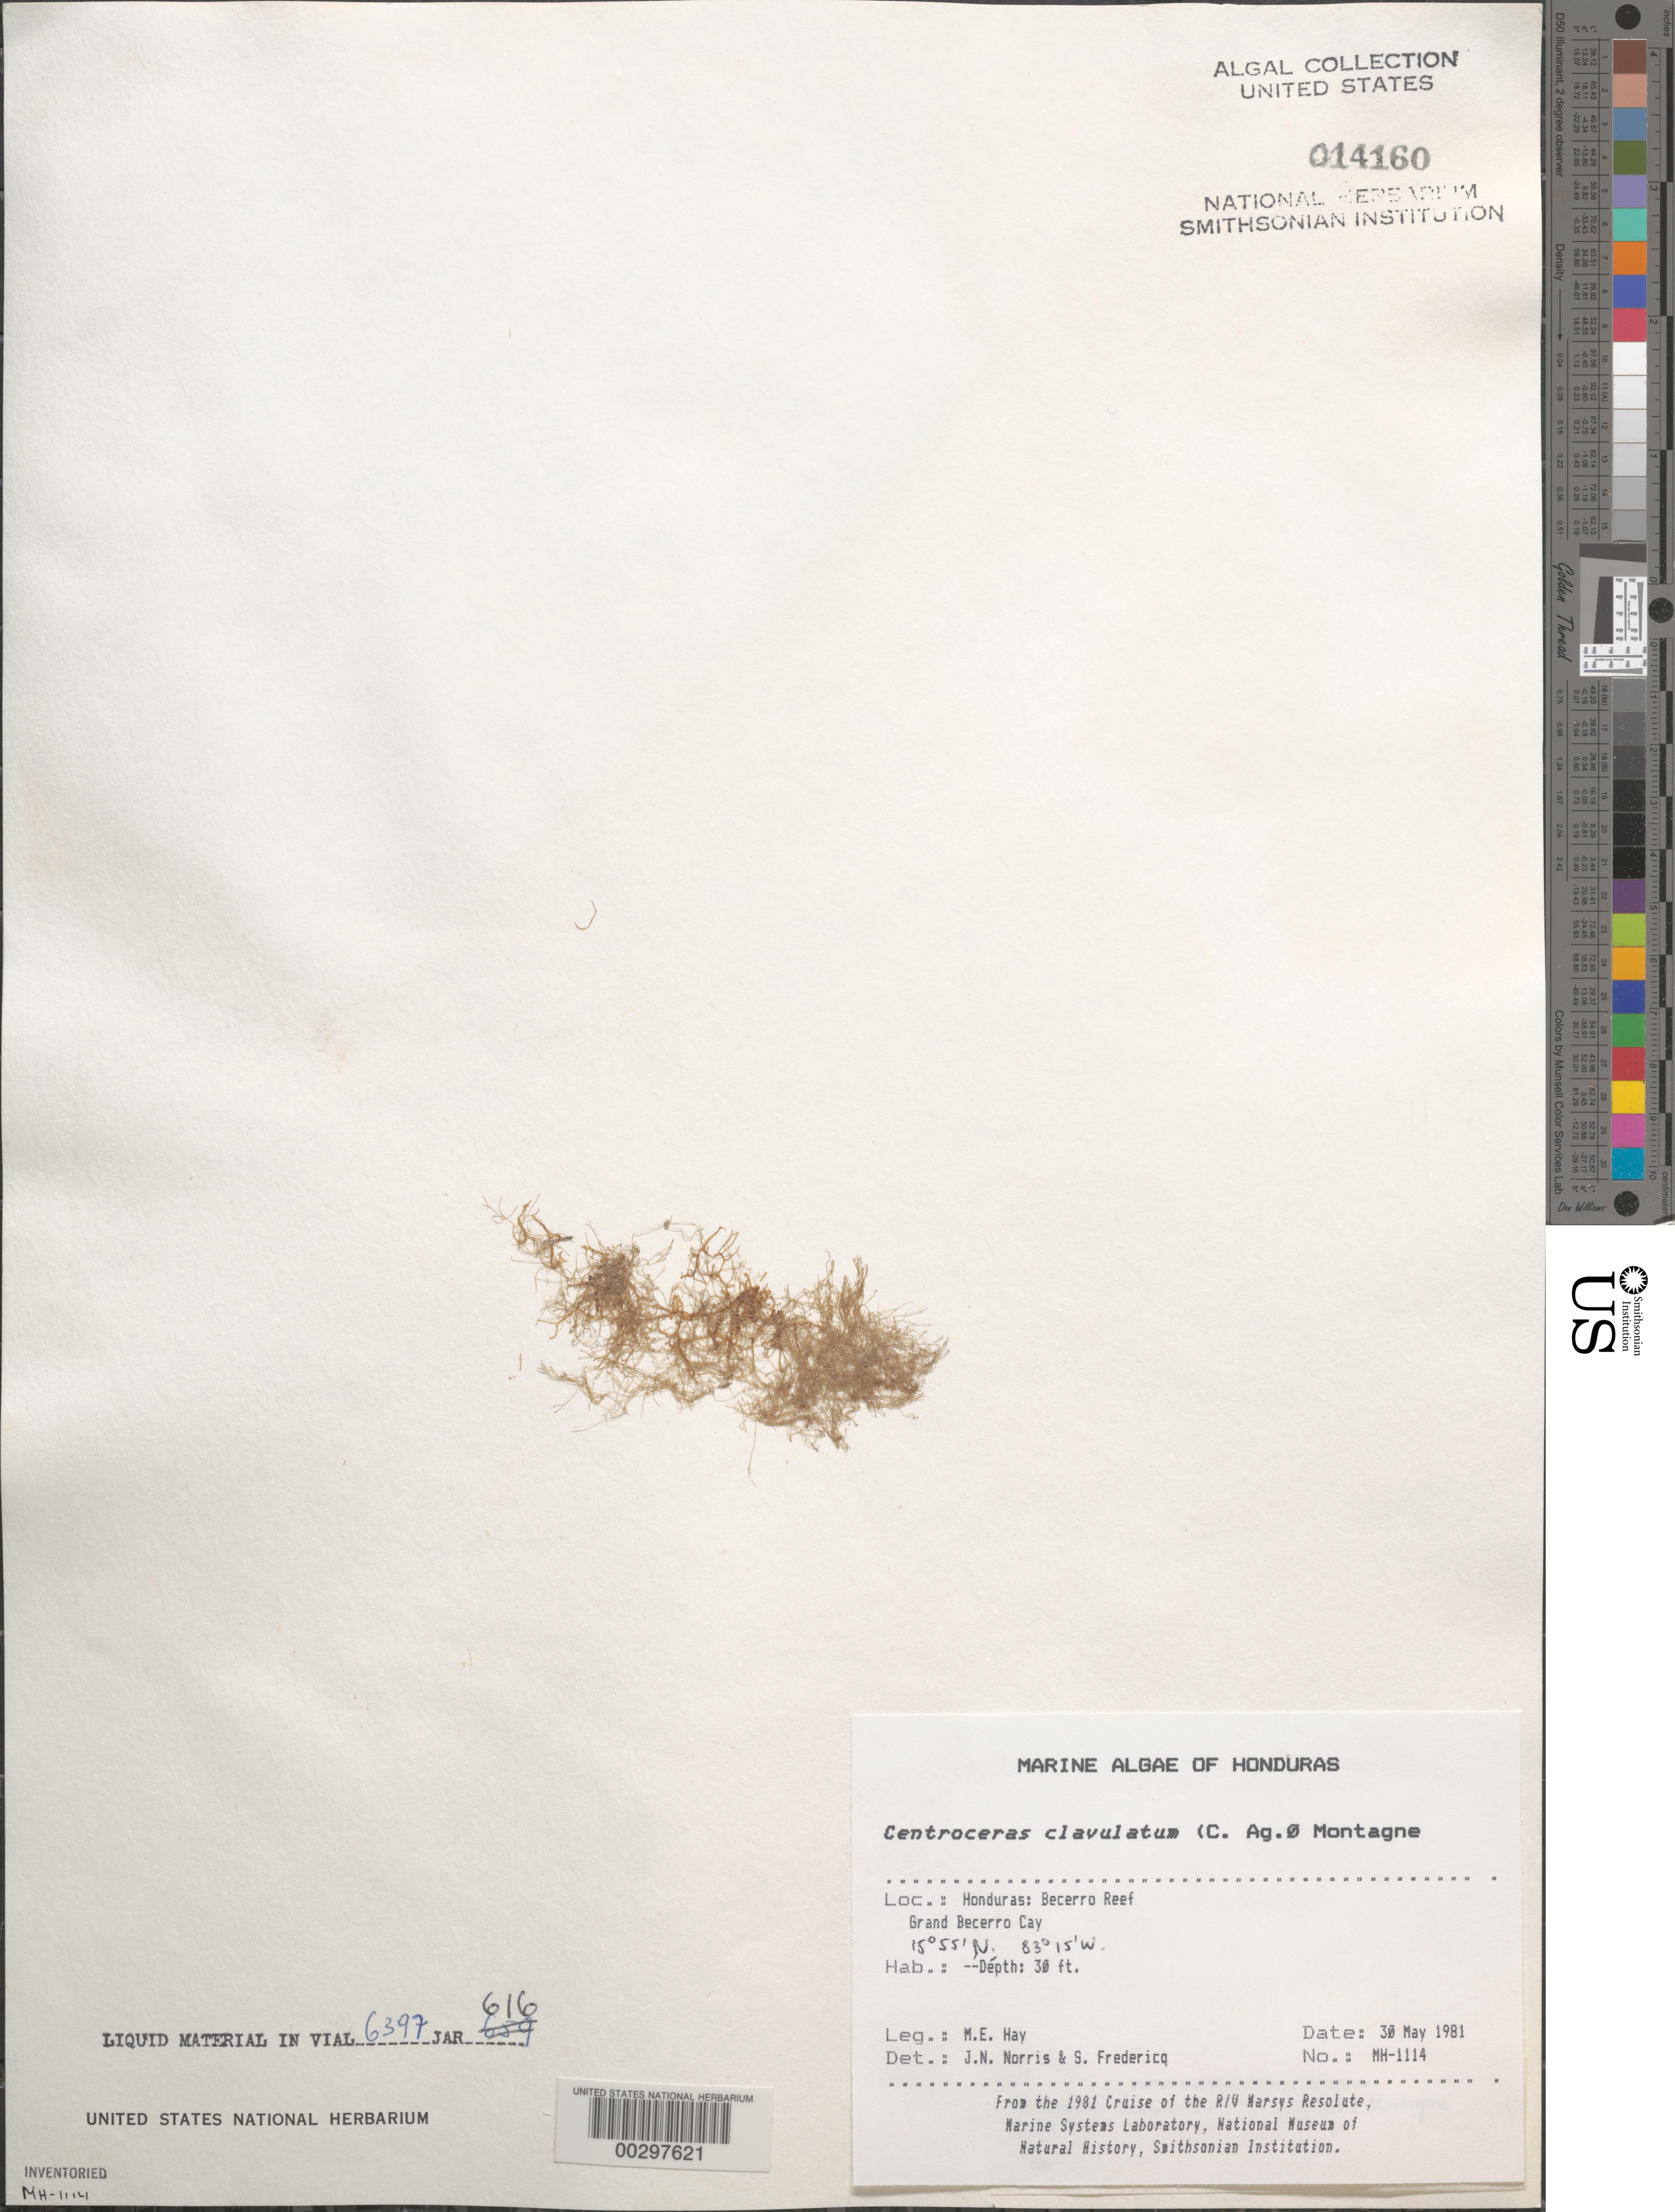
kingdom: Plantae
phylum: Rhodophyta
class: Florideophyceae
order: Ceramiales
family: Ceramiaceae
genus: Centroceras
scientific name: Centroceras clavulatum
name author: (C. Agardh) Mont.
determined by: Norris, J. N.; Fredericq, S.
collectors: M. E. Hay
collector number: MEH-1114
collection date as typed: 30 May 1981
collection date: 1981-05-30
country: Honduras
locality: Becerro reef, grand becerro cay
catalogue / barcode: US 14160